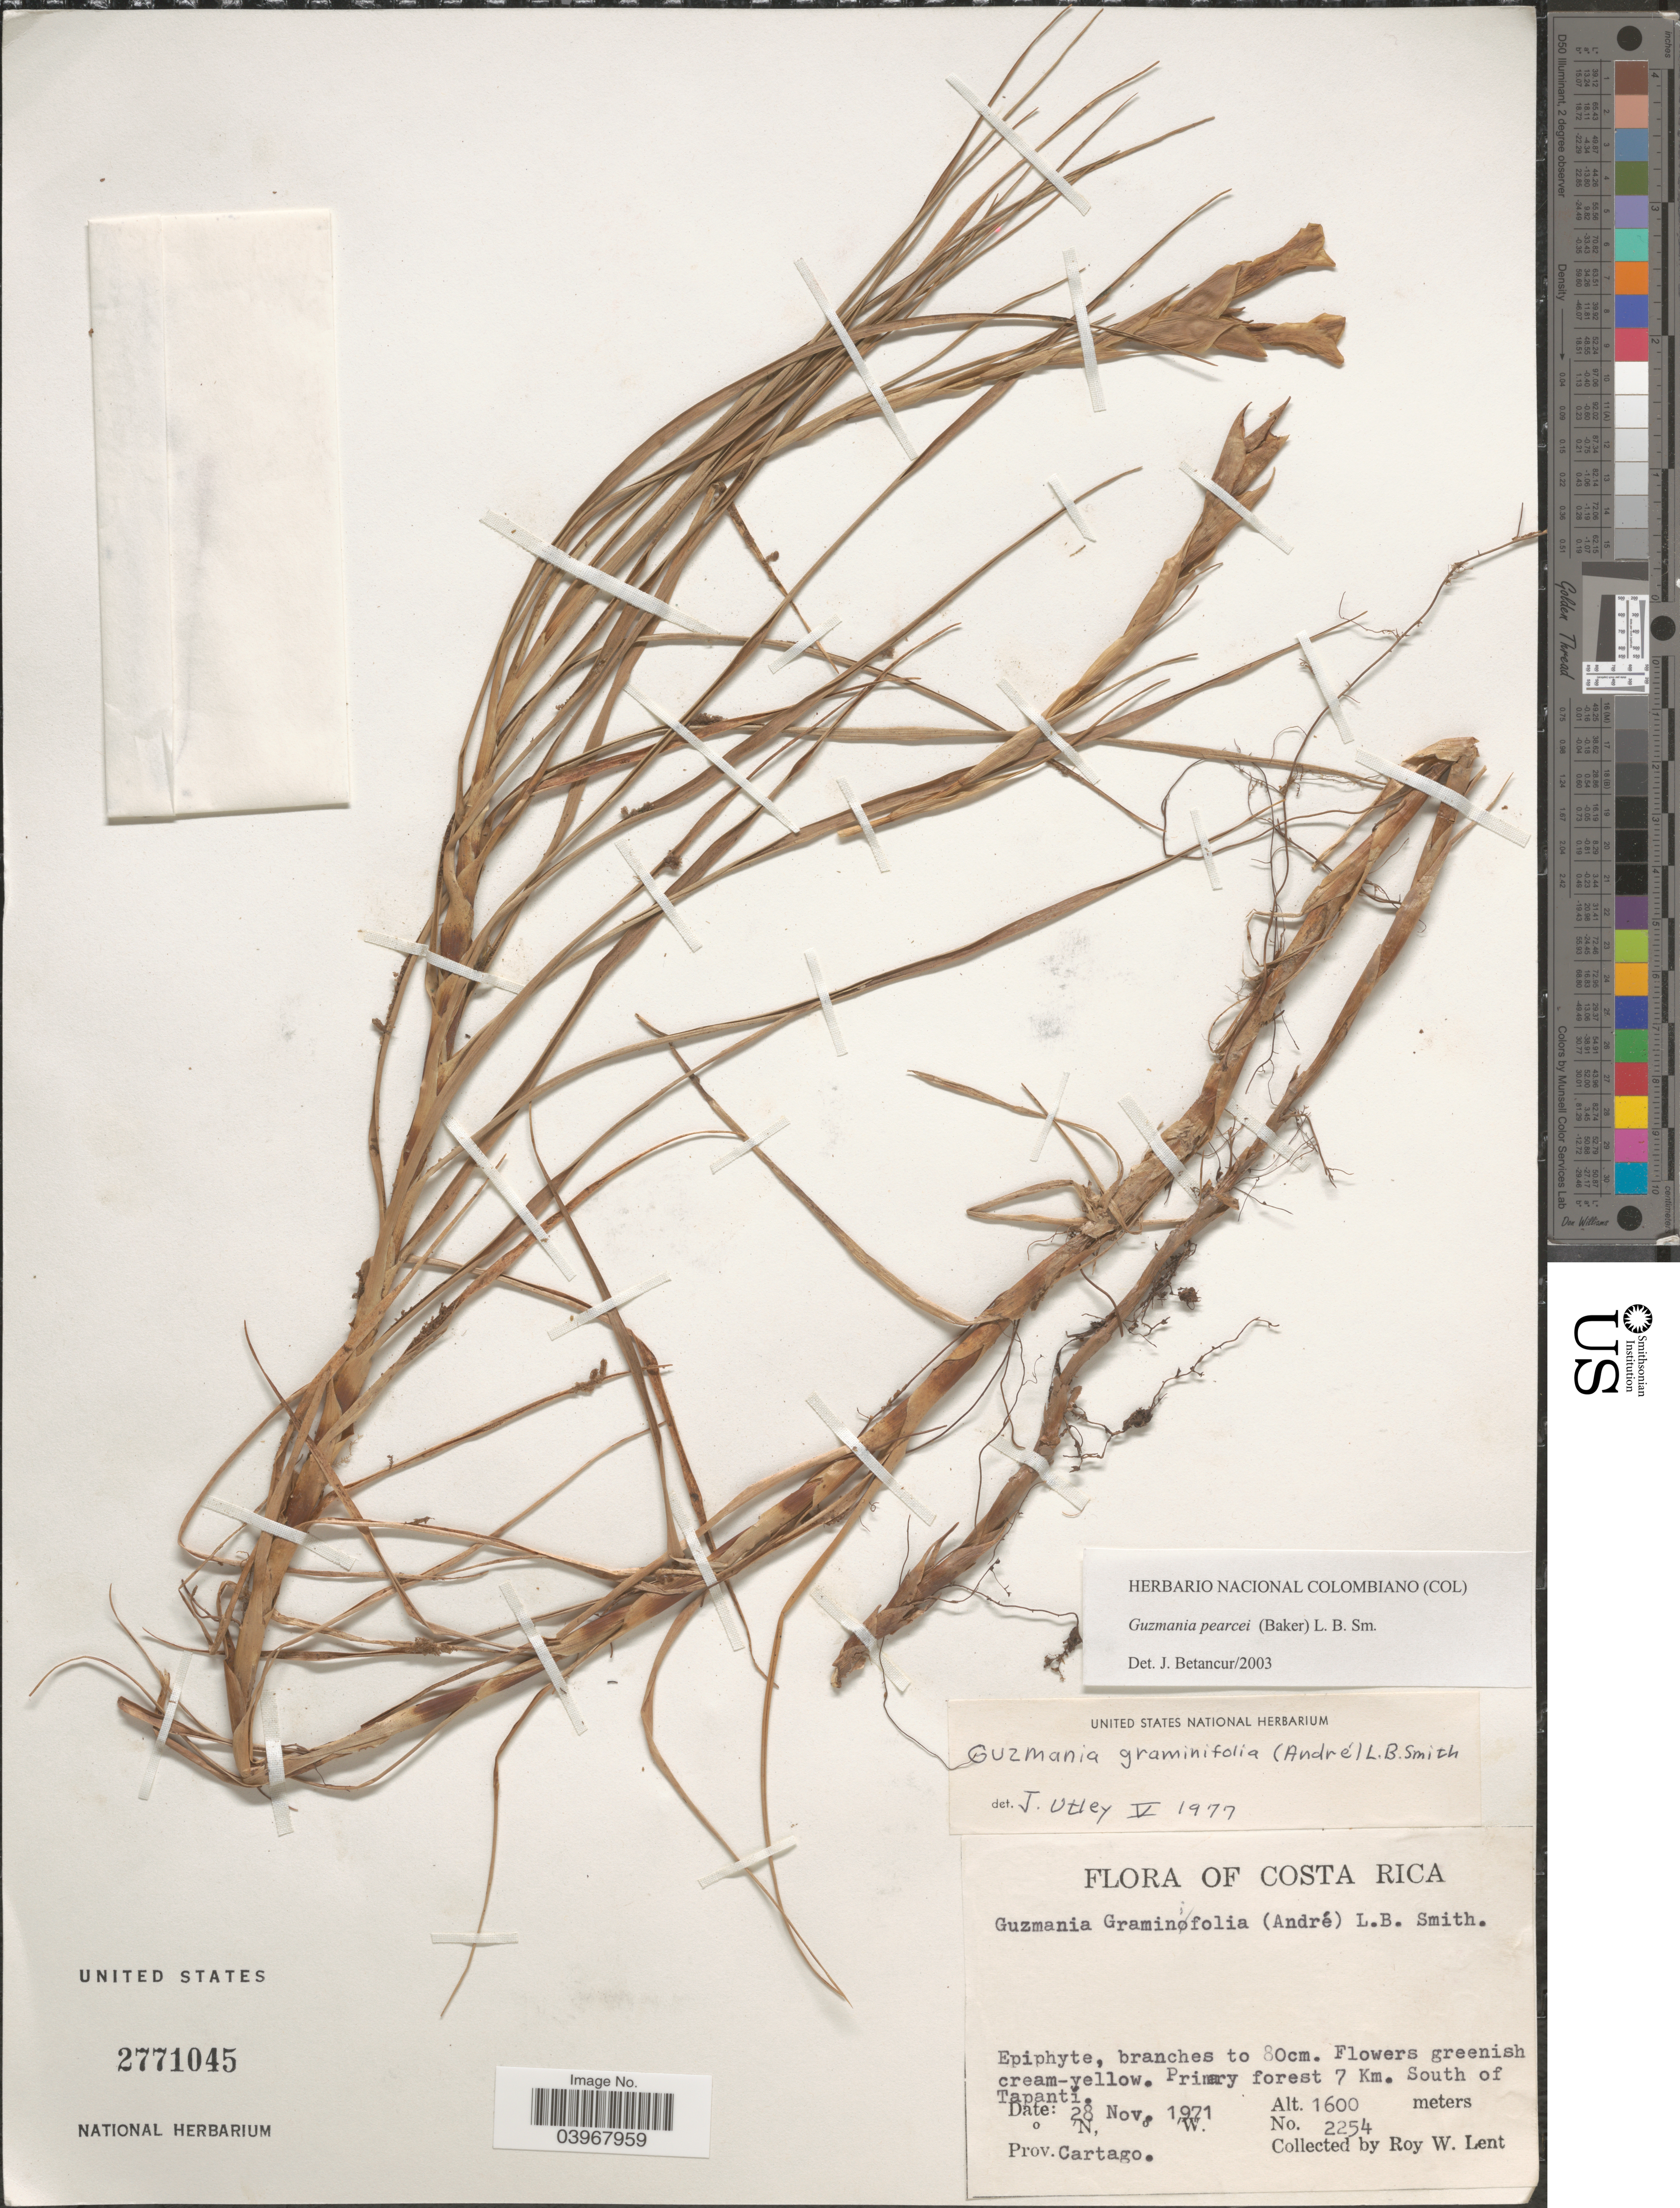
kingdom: Plantae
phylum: Tracheophyta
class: Liliopsida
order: Poales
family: Bromeliaceae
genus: Guzmania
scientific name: Guzmania pearcei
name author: L.B. Sm.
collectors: R. W. Lent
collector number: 2254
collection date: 1971-11-28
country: Costa Rica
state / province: Cartago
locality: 7 Km. South of Tapantí.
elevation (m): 1600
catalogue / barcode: US 2771045